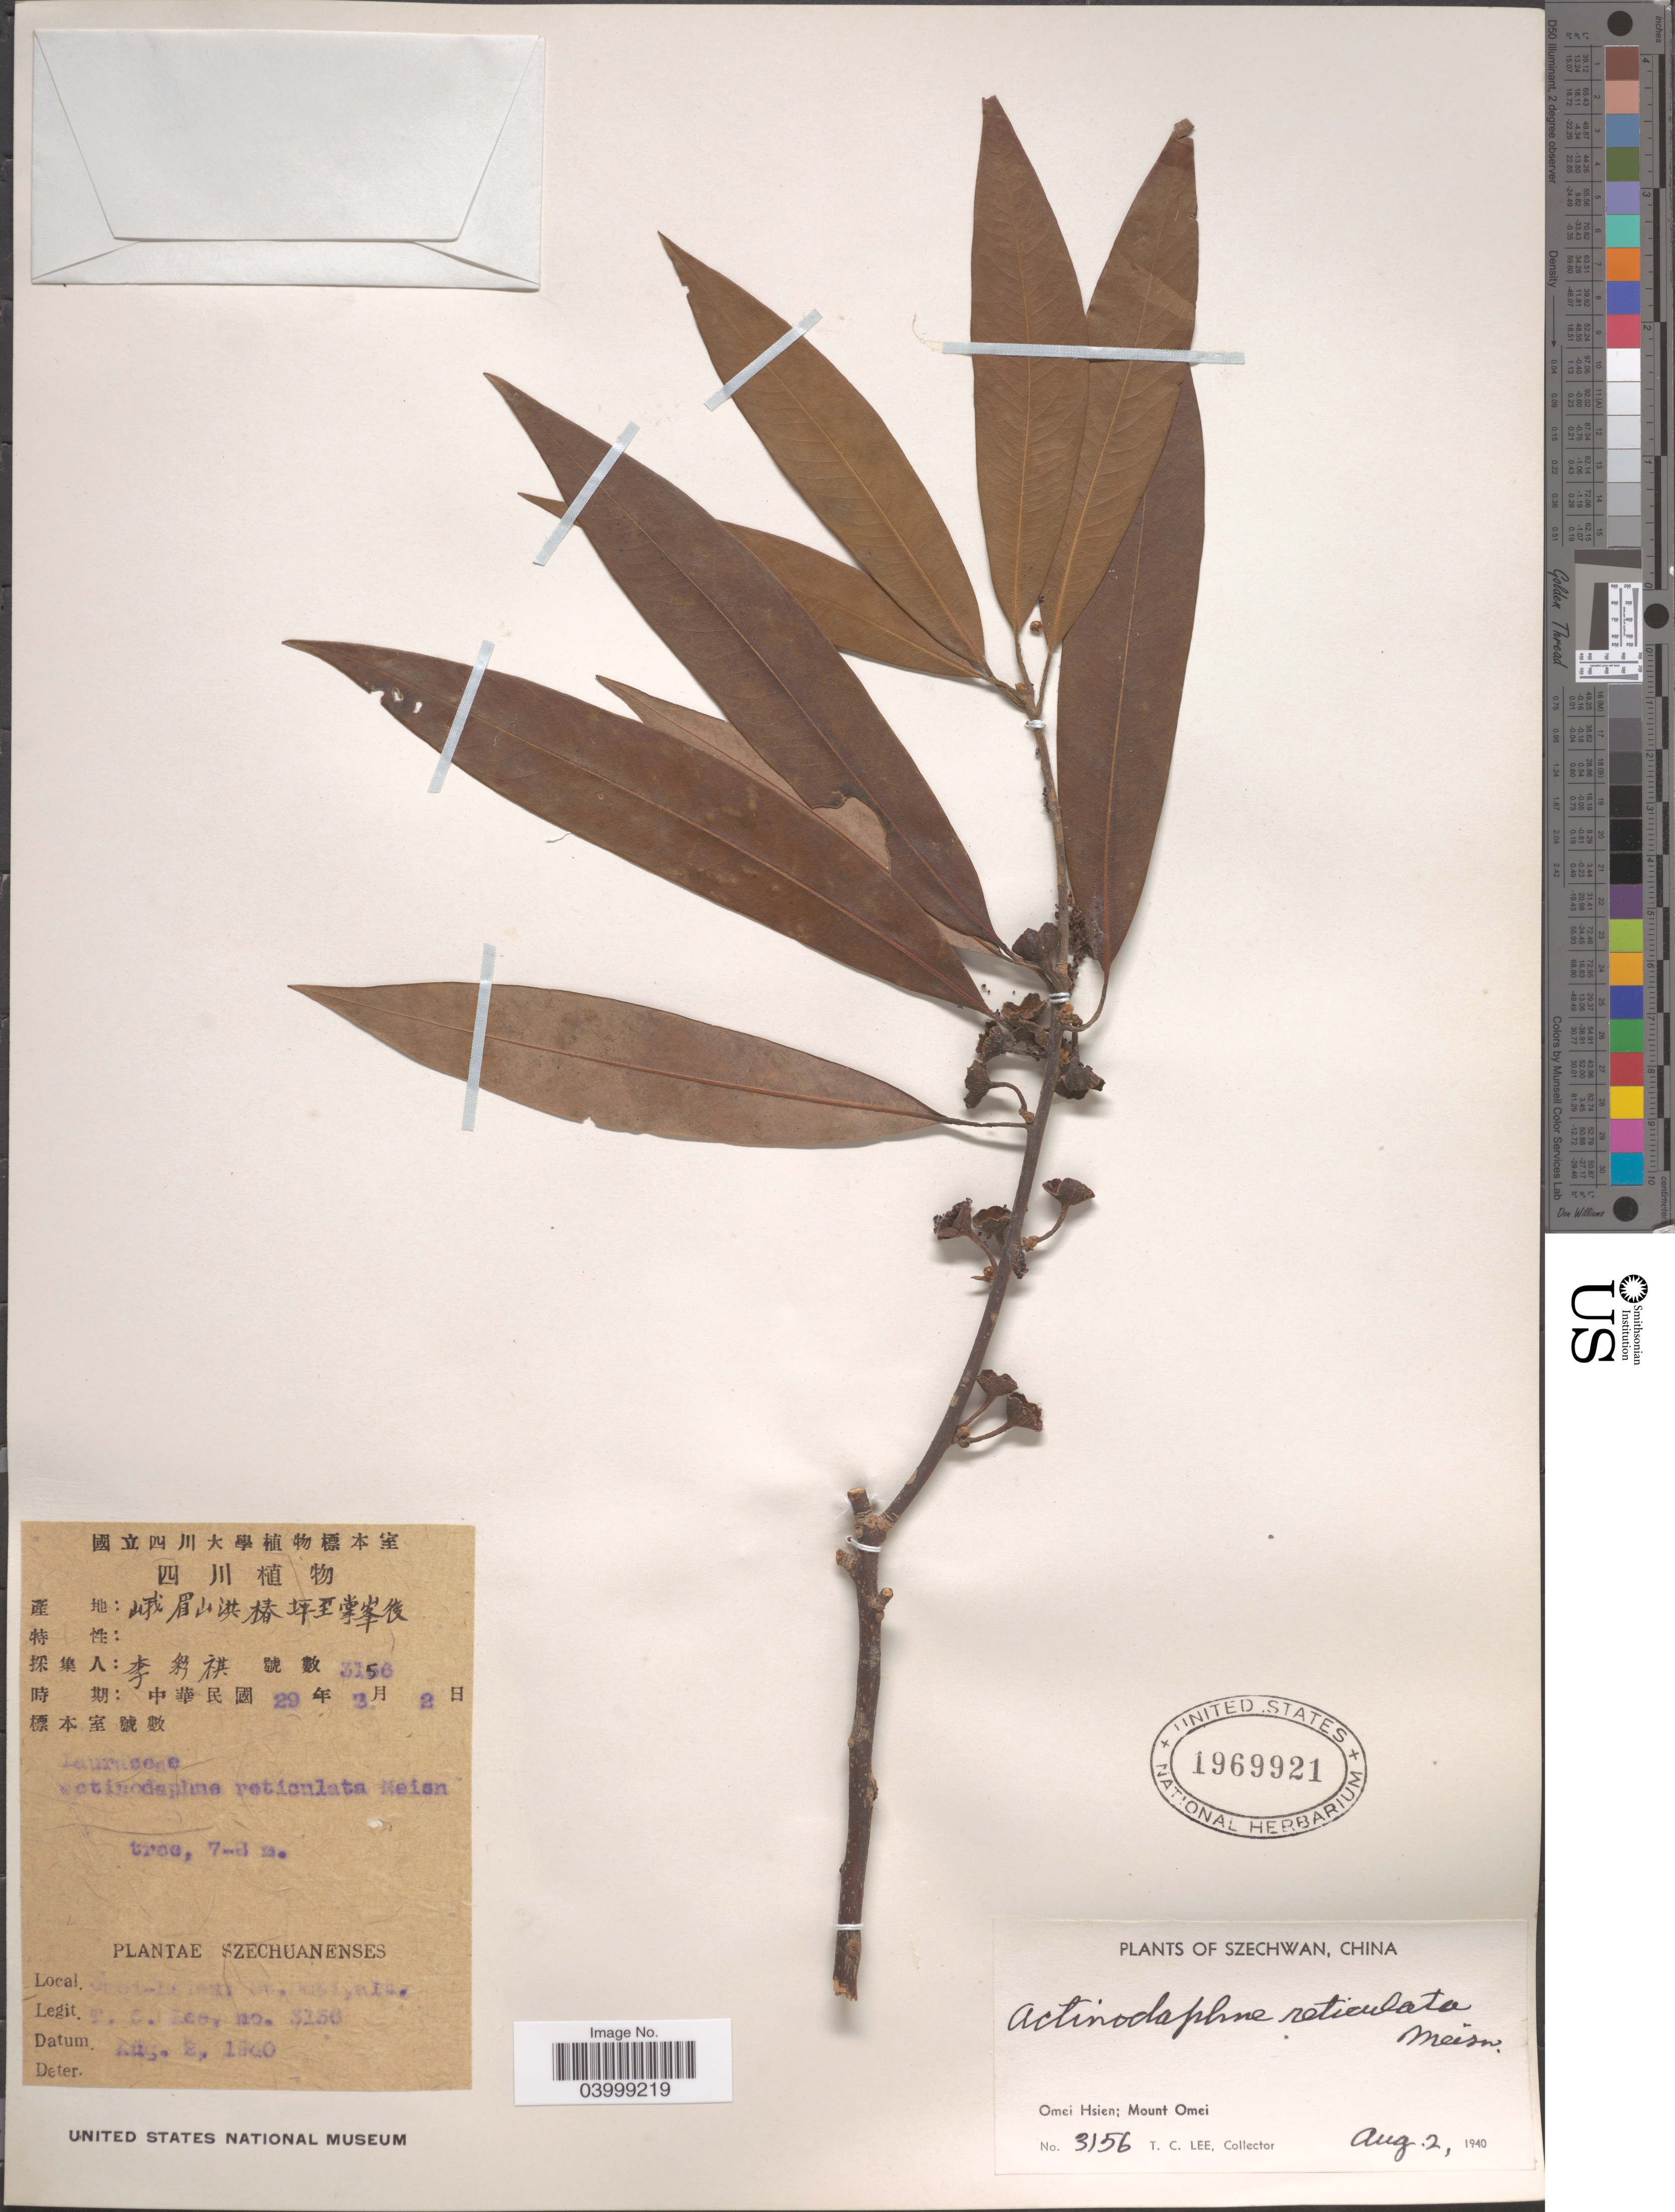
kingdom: Plantae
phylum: Tracheophyta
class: Magnoliopsida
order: Laurales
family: Lauraceae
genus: Actinodaphne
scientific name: Actinodaphne reticulata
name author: Meisn.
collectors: T. Lee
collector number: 3156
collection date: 1940-08-02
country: China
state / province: Sichuan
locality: Szechwan. Omei Hsien; Mount Omei.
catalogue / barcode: US 1969921